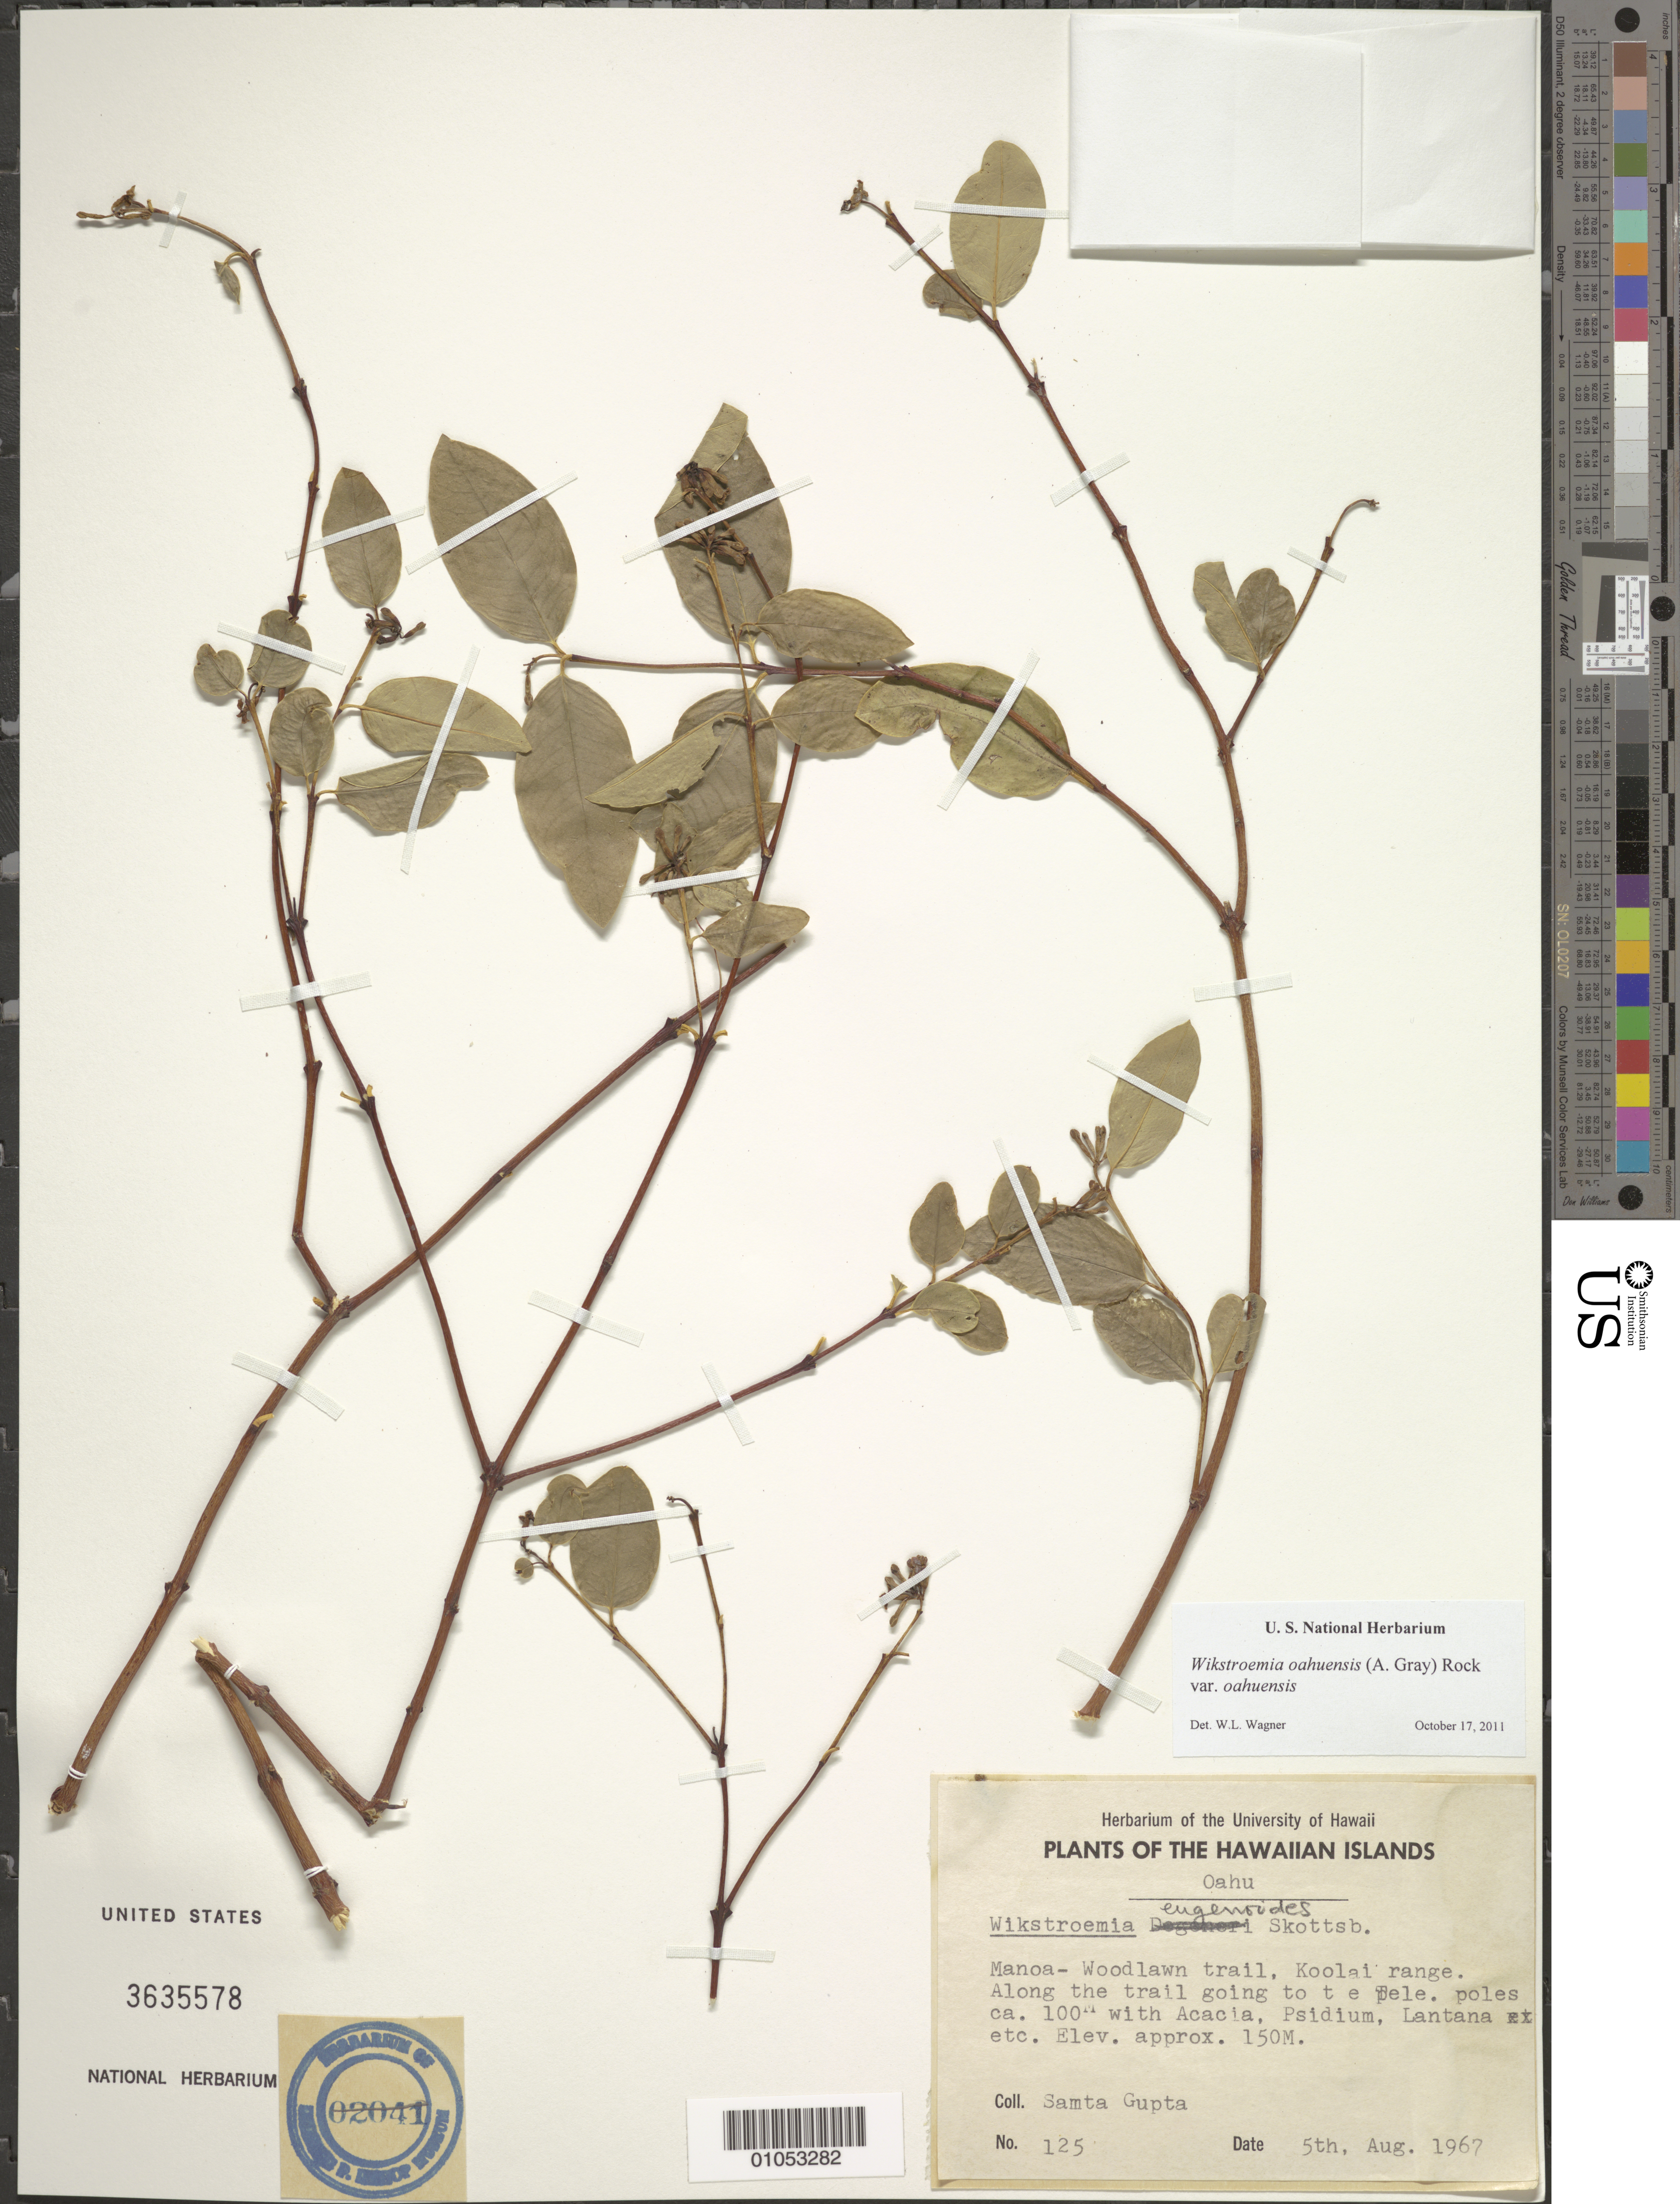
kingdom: Plantae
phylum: Tracheophyta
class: Magnoliopsida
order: Malvales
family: Thymelaeaceae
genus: Wikstroemia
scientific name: Wikstroemia oahuensis var. oahuensis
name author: (A. Gray) Rock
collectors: S. Gupta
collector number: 125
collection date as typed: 5 Aug 1967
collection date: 1967-08-05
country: United States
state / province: Hawaii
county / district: Honolulu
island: Oahu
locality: Mano-Woodlawn trail, Koolai range. Along the trail going to the Tele. Poles.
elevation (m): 150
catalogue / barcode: US 3635578